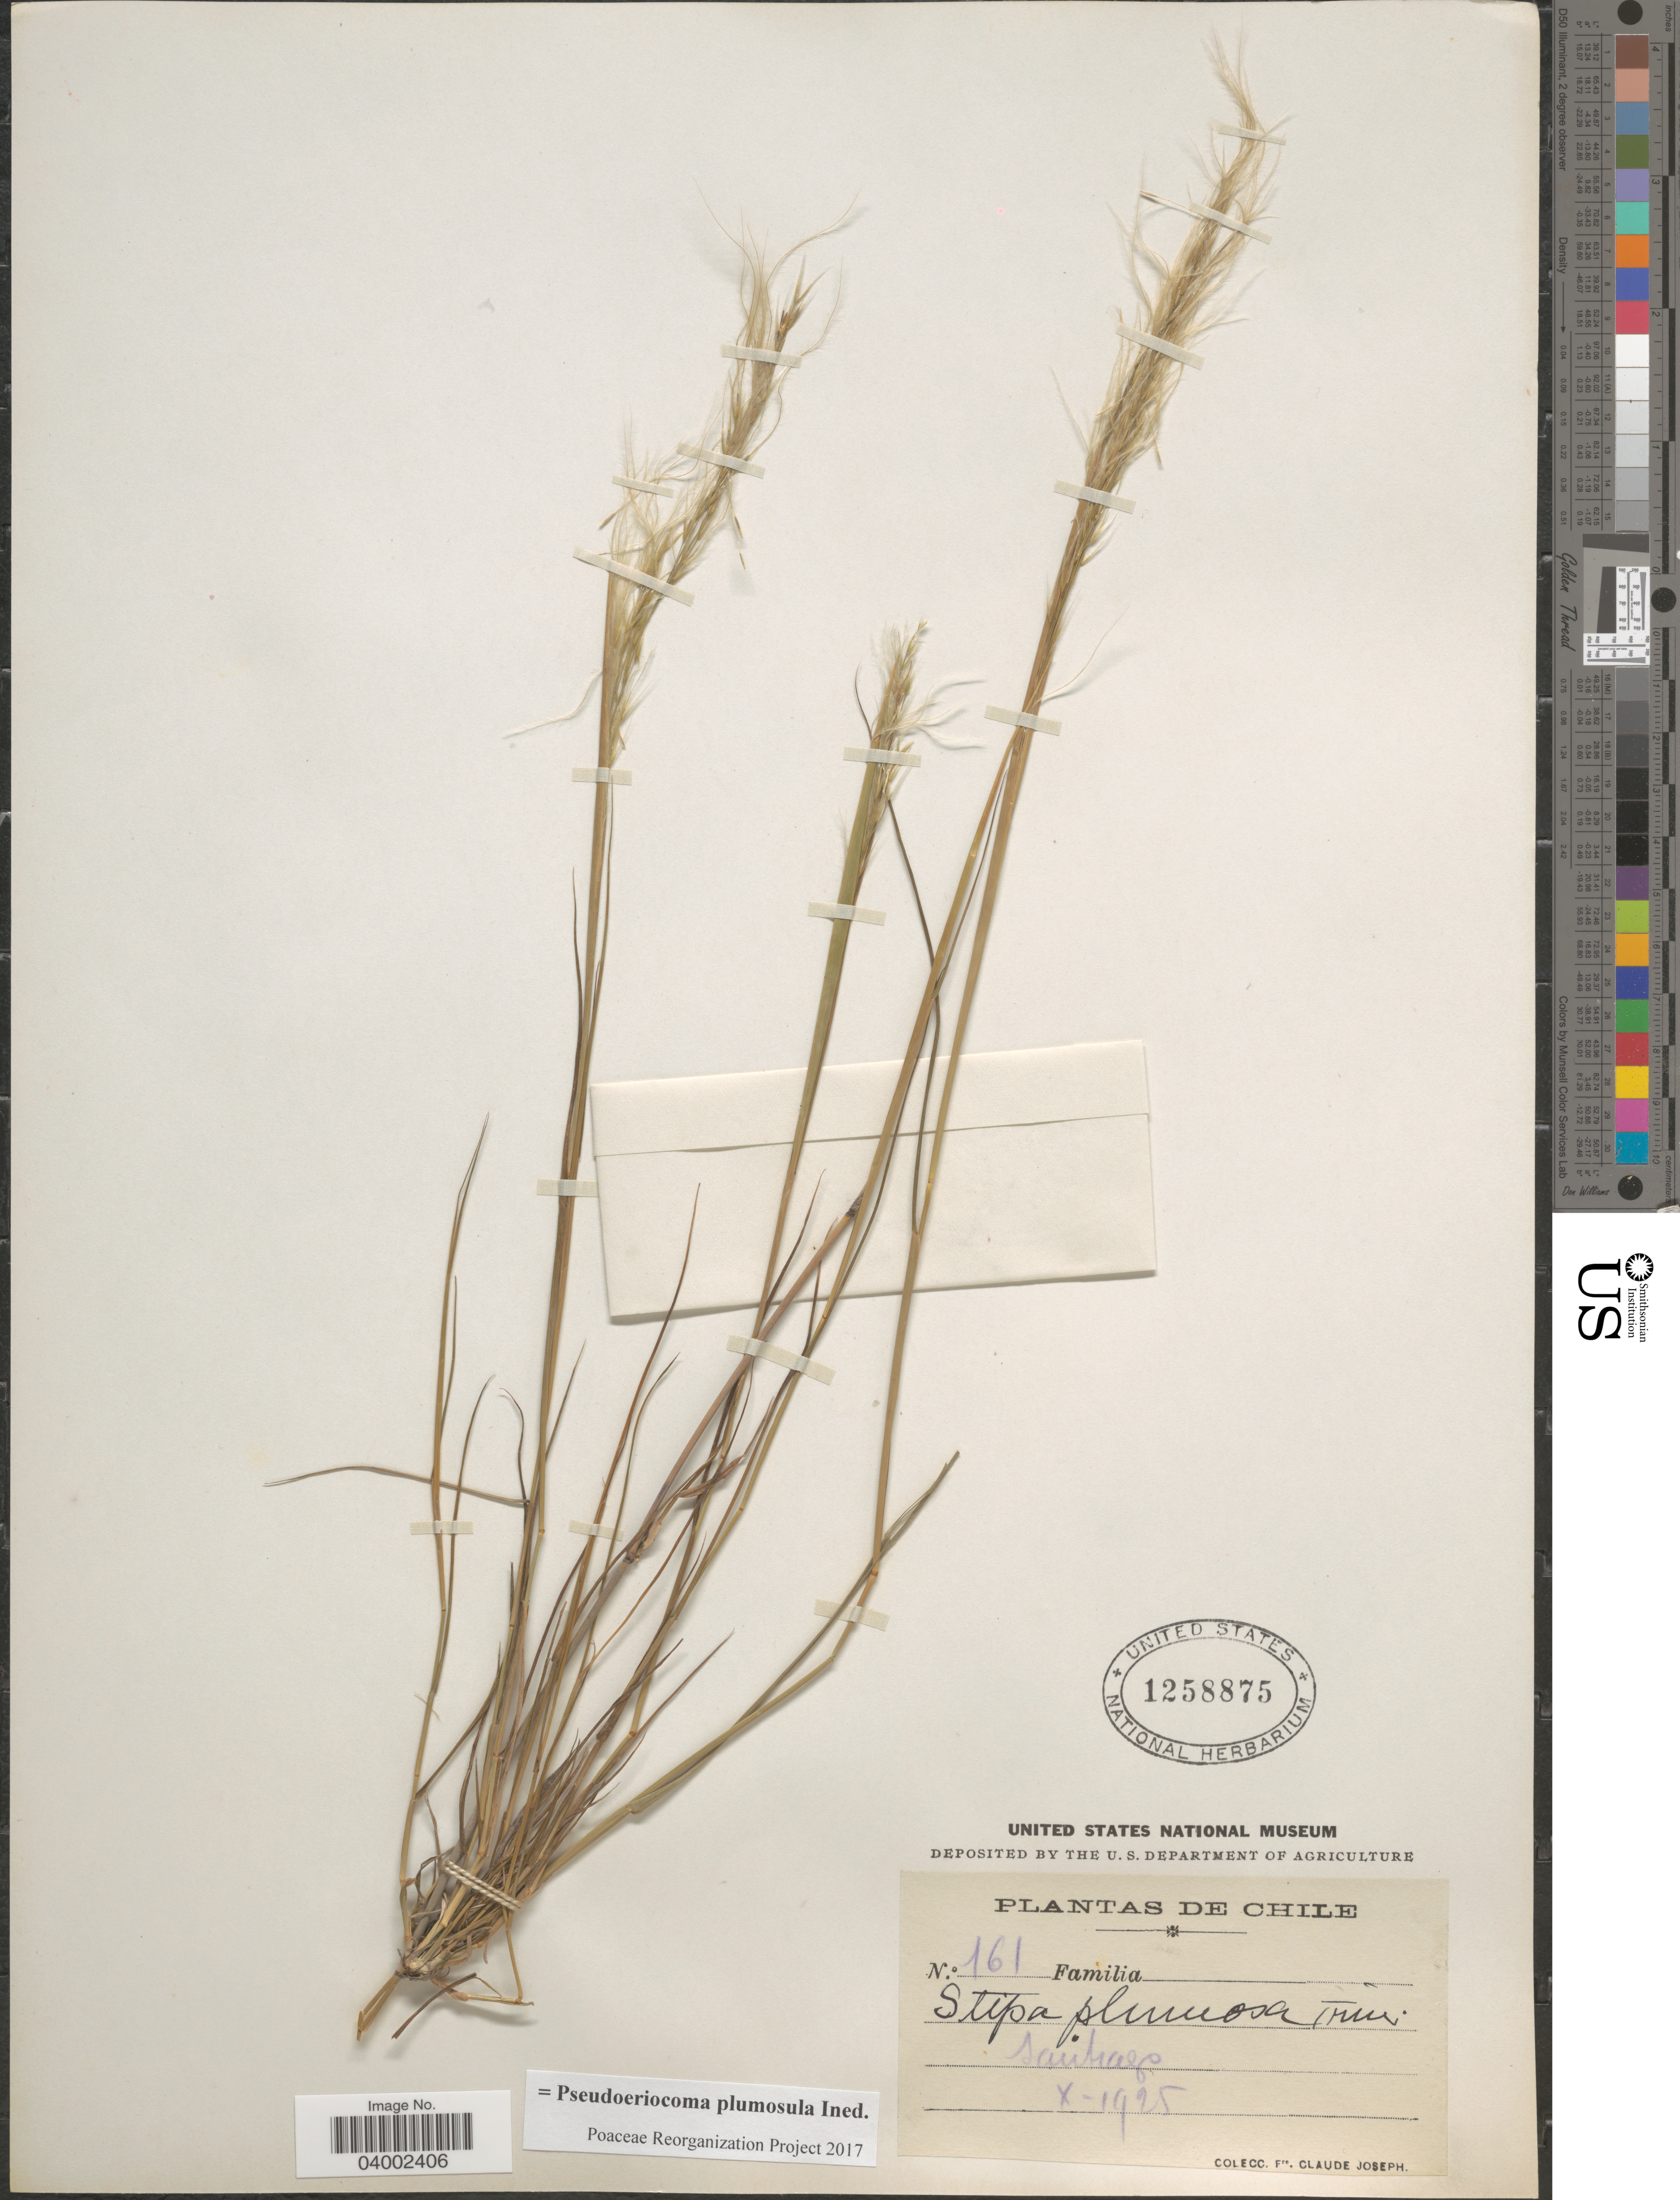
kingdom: Plantae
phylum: Tracheophyta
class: Liliopsida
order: Poales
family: Poaceae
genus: Pseudoeriocoma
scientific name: Pseudoeriocoma plumosula ined.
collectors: Bro. Claude-Joseph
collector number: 161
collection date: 1925-10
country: Chile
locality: Santiago.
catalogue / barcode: US 1258875